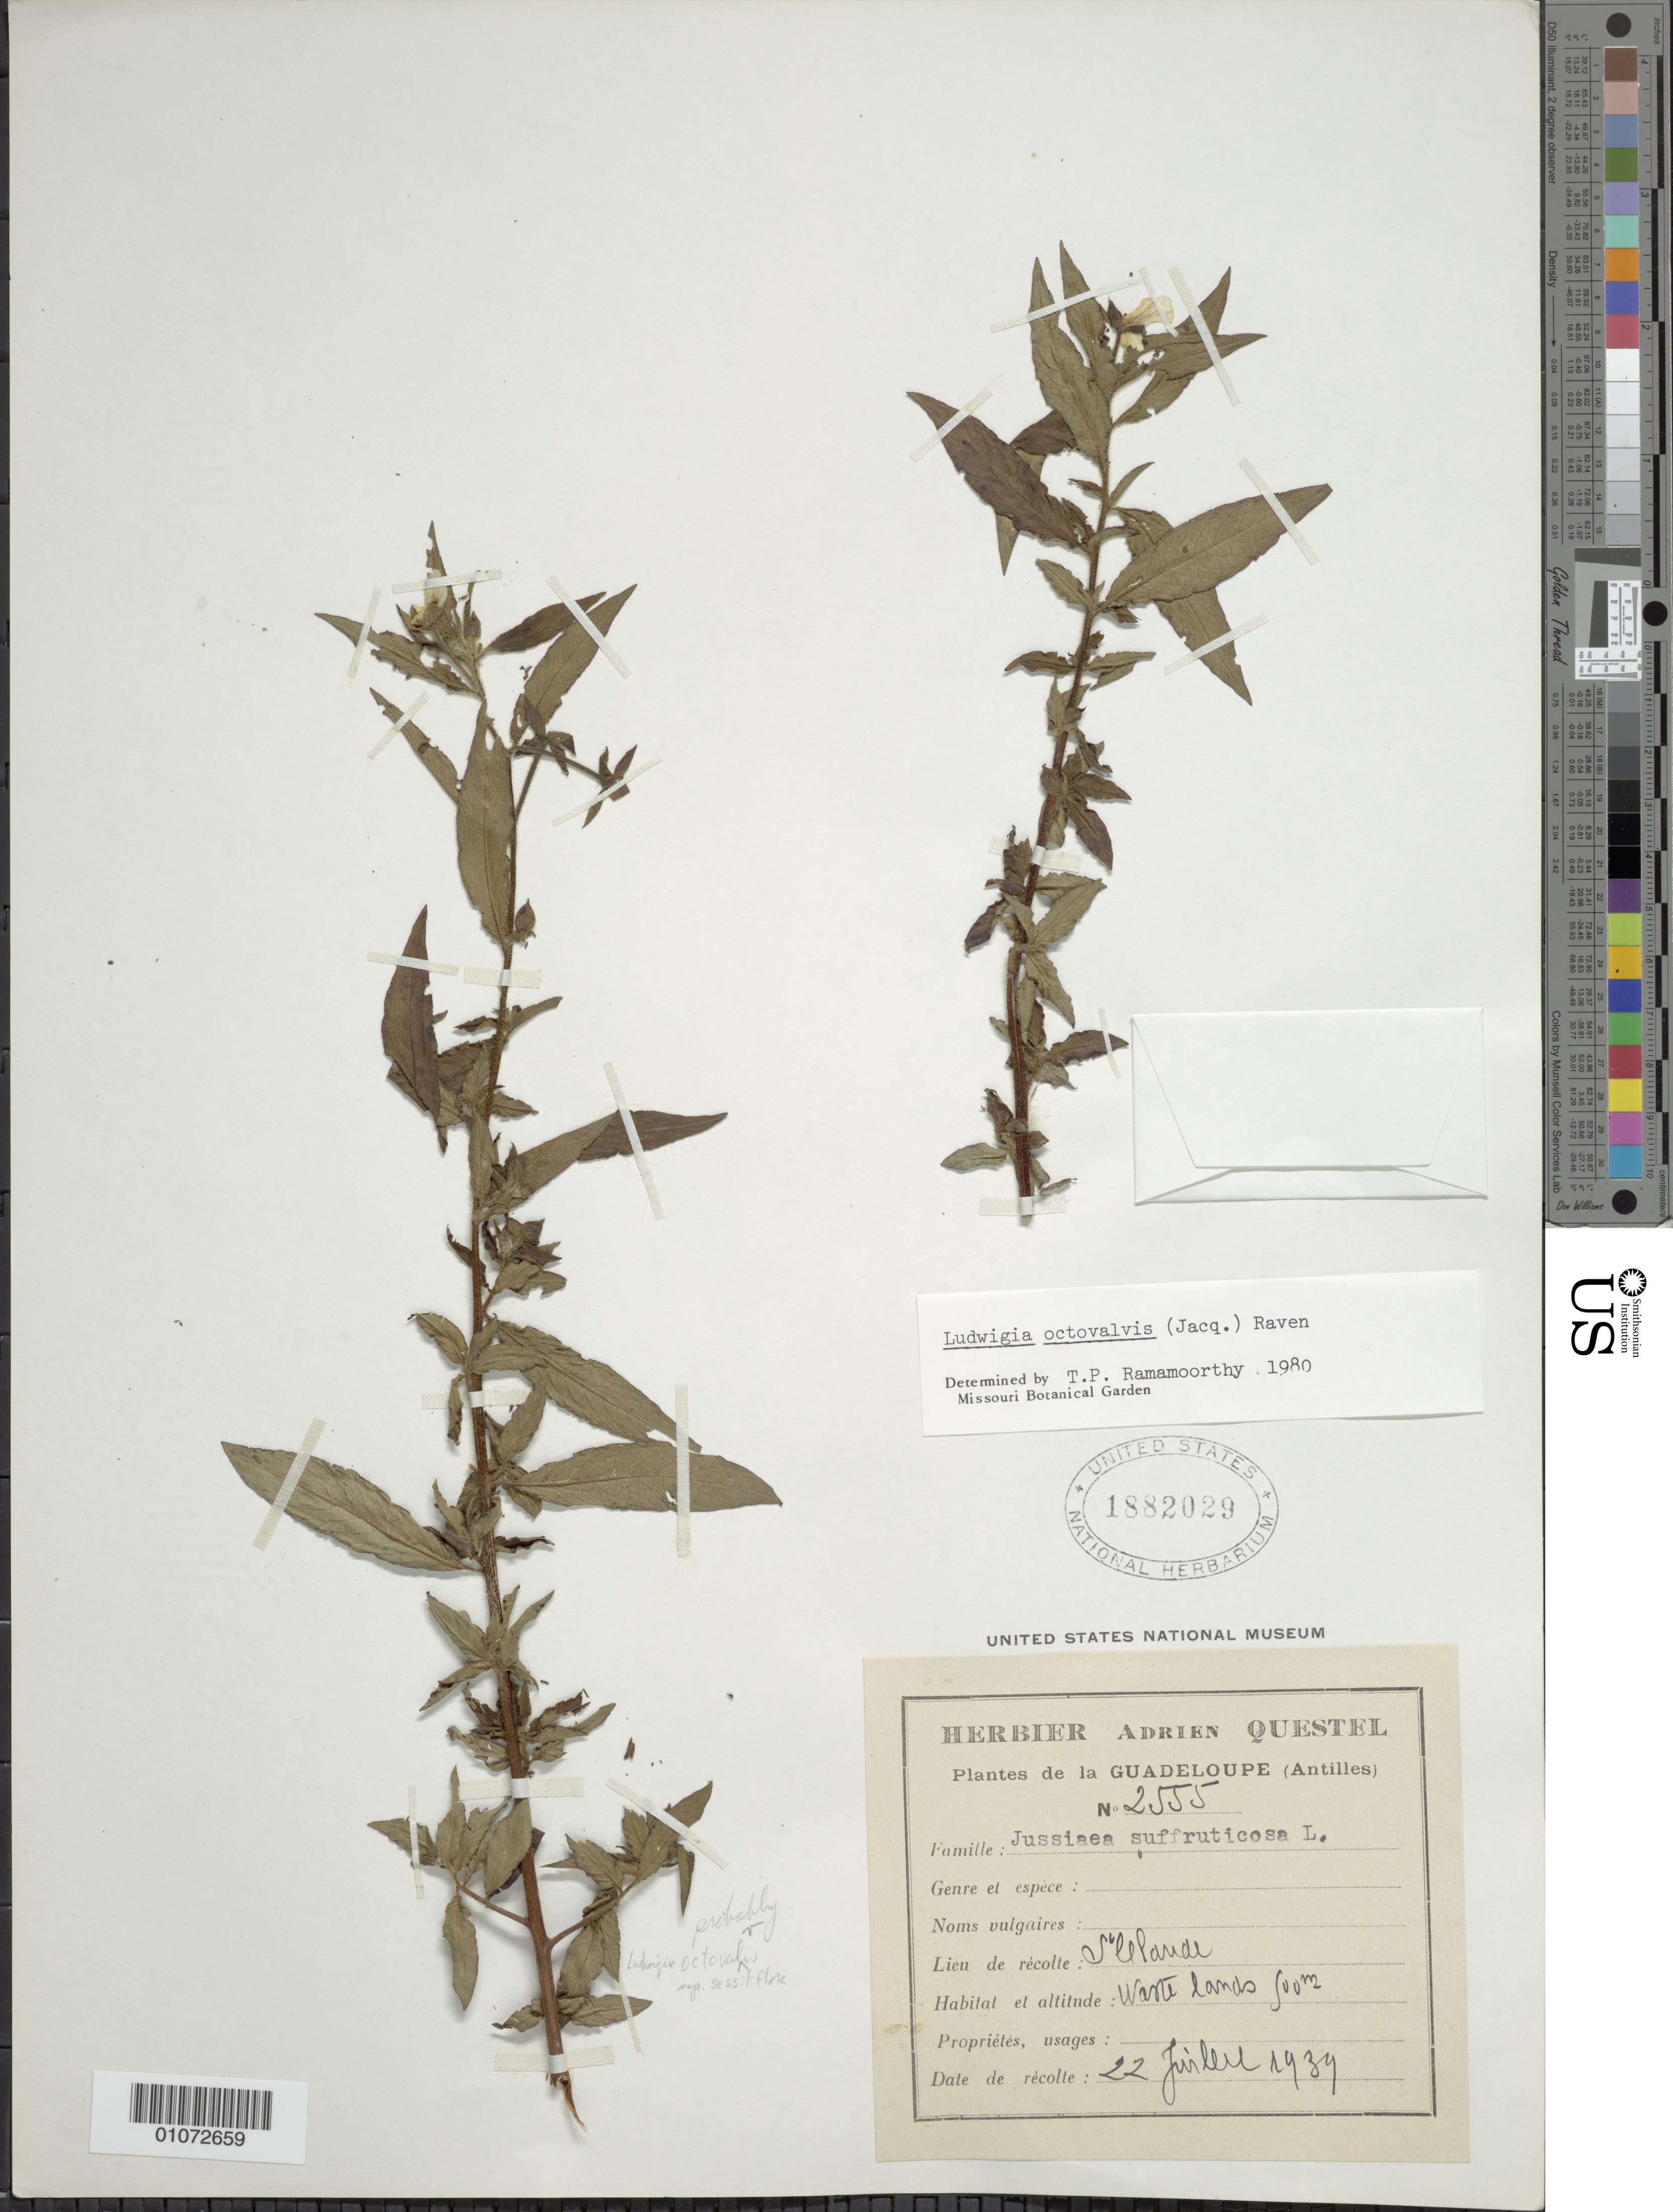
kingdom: Plantae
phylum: Tracheophyta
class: Magnoliopsida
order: Myrtales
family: Onagraceae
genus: Ludwigia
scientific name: Ludwigia octovalvis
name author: (Jacq.) P.H. Raven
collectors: A. Questel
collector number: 2555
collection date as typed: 22 Jul 1939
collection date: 1939-07-22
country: Guadeloupe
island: Basse Terre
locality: Waste lands, D'Claude?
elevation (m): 500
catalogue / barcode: US 1882029